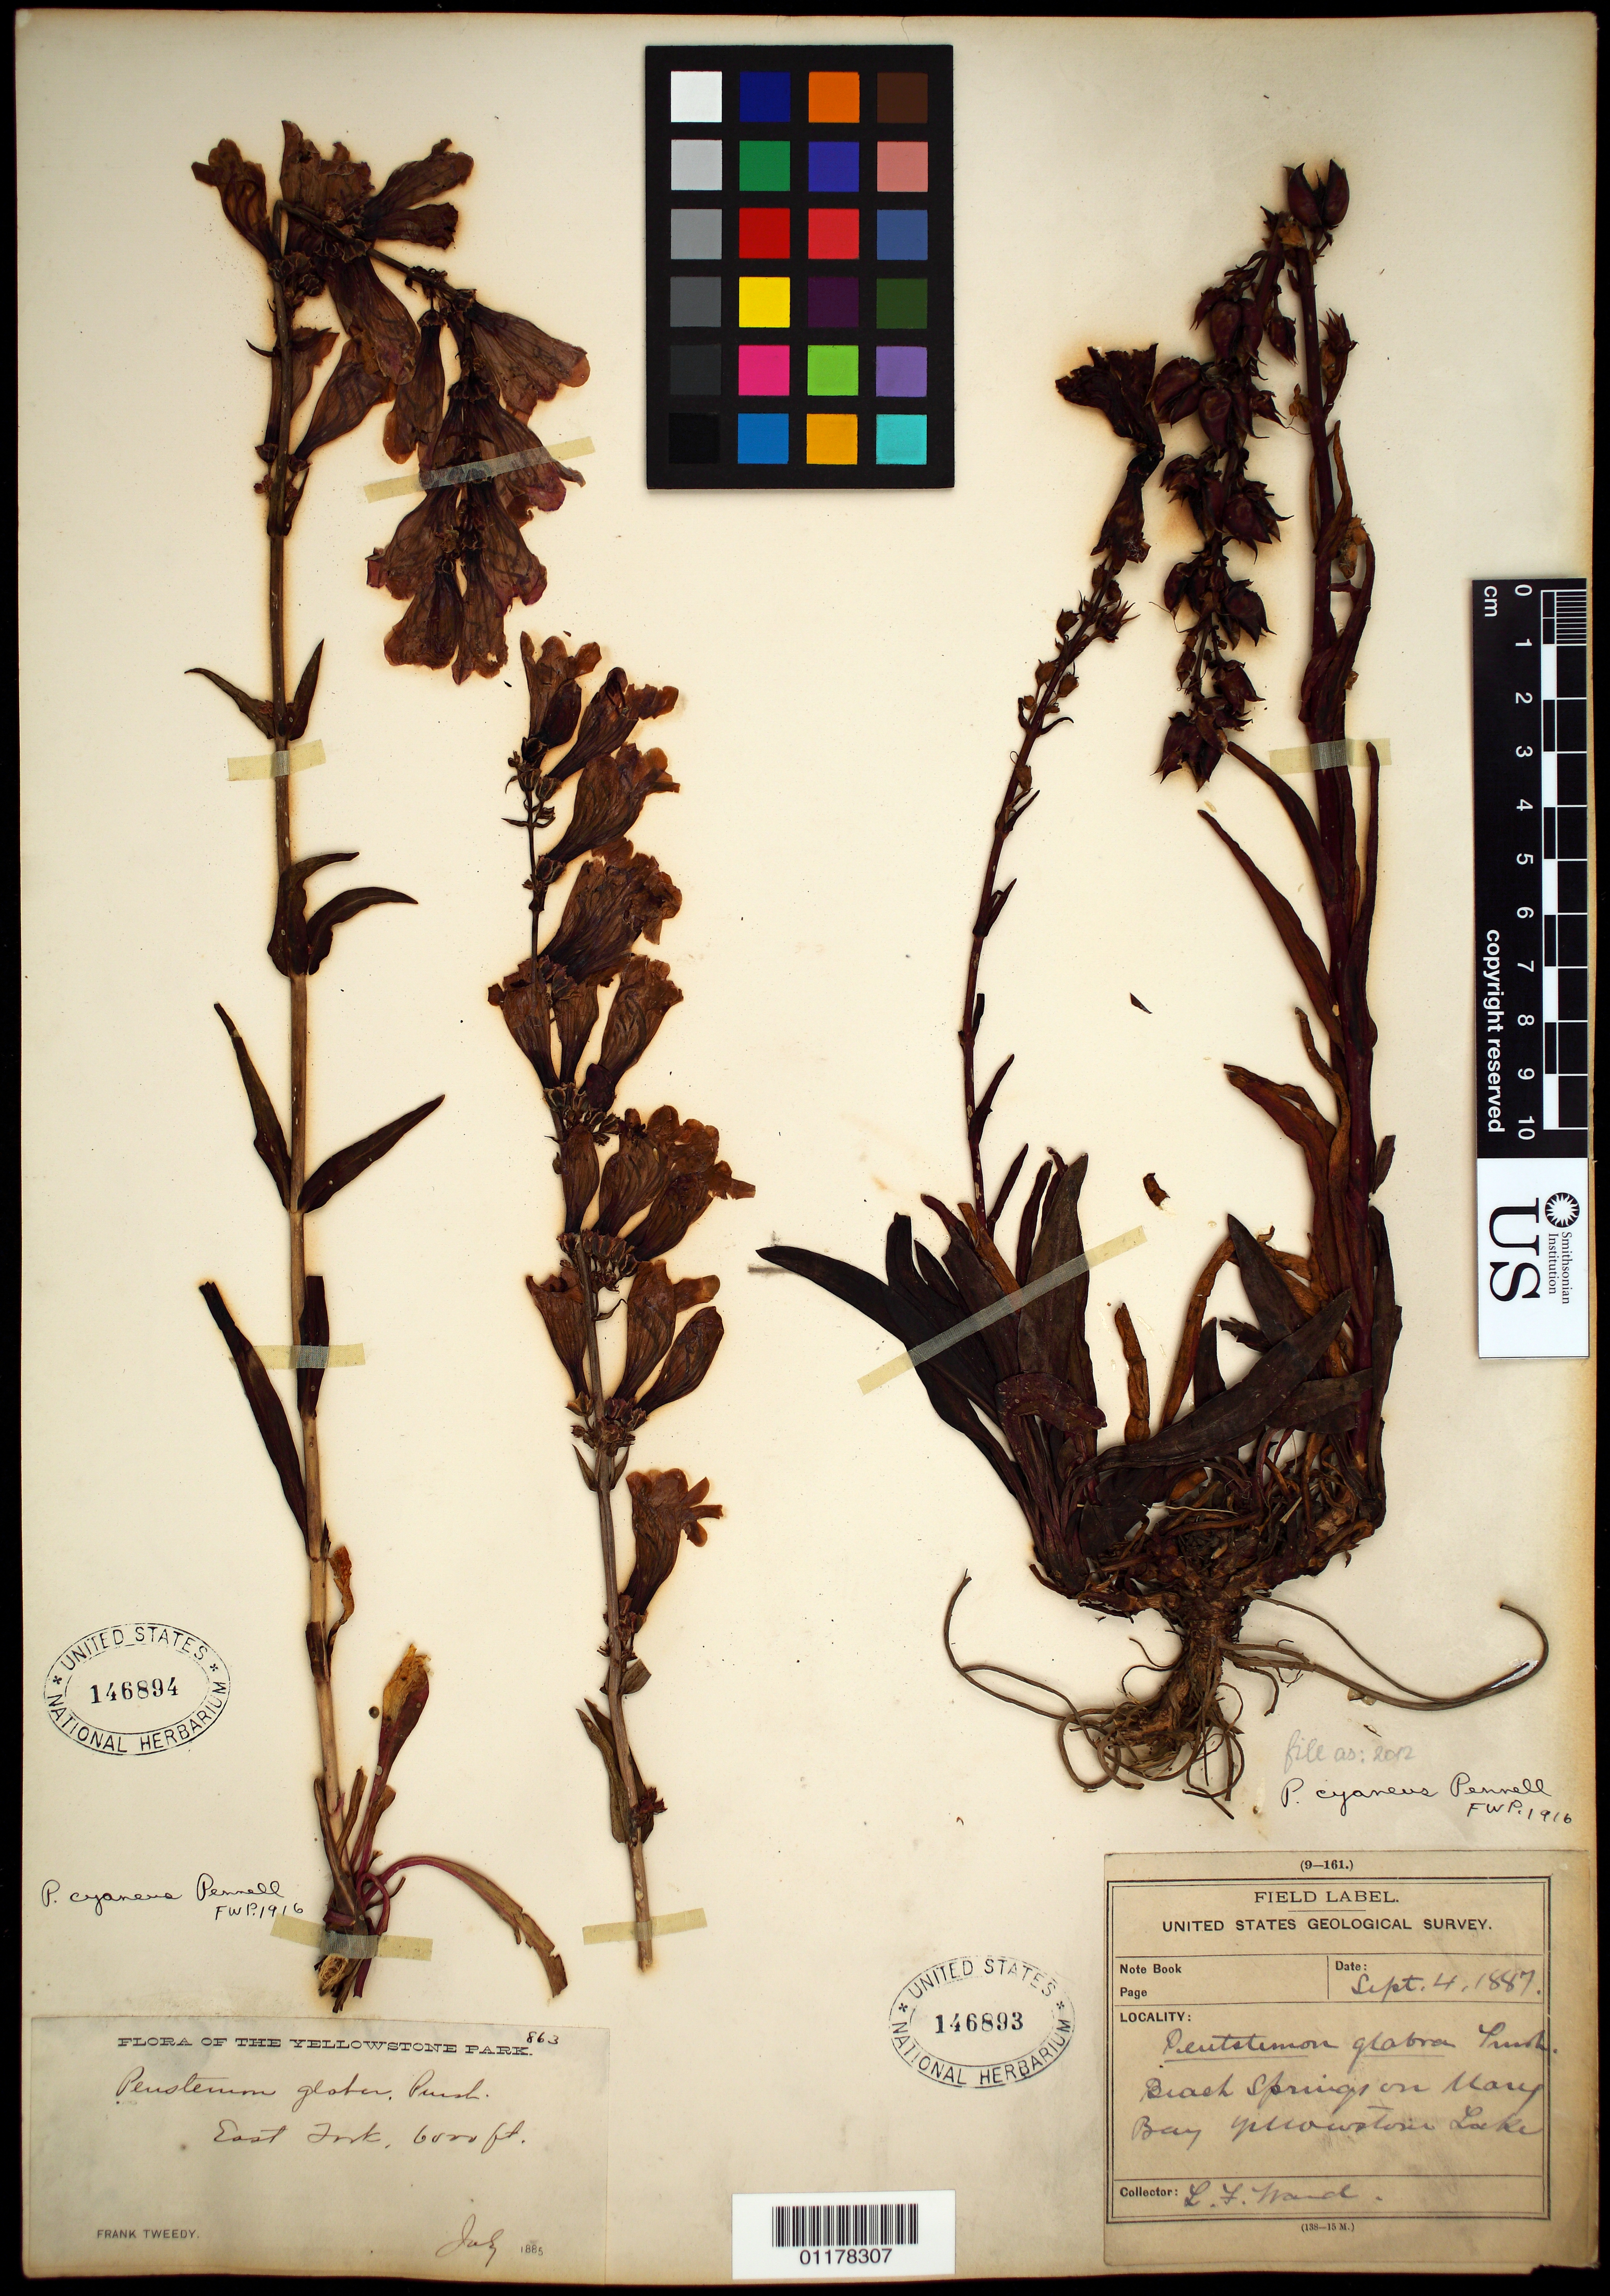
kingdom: Plantae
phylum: Tracheophyta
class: Magnoliopsida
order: Lamiales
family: Plantaginaceae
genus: Penstemon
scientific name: Penstemon cyaneus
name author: Pennell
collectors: L. F. Ward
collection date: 1887-09-04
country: United States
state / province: Wyoming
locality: Beach Springs on Mary Bay, Yellowstone Lake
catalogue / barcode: US 146893